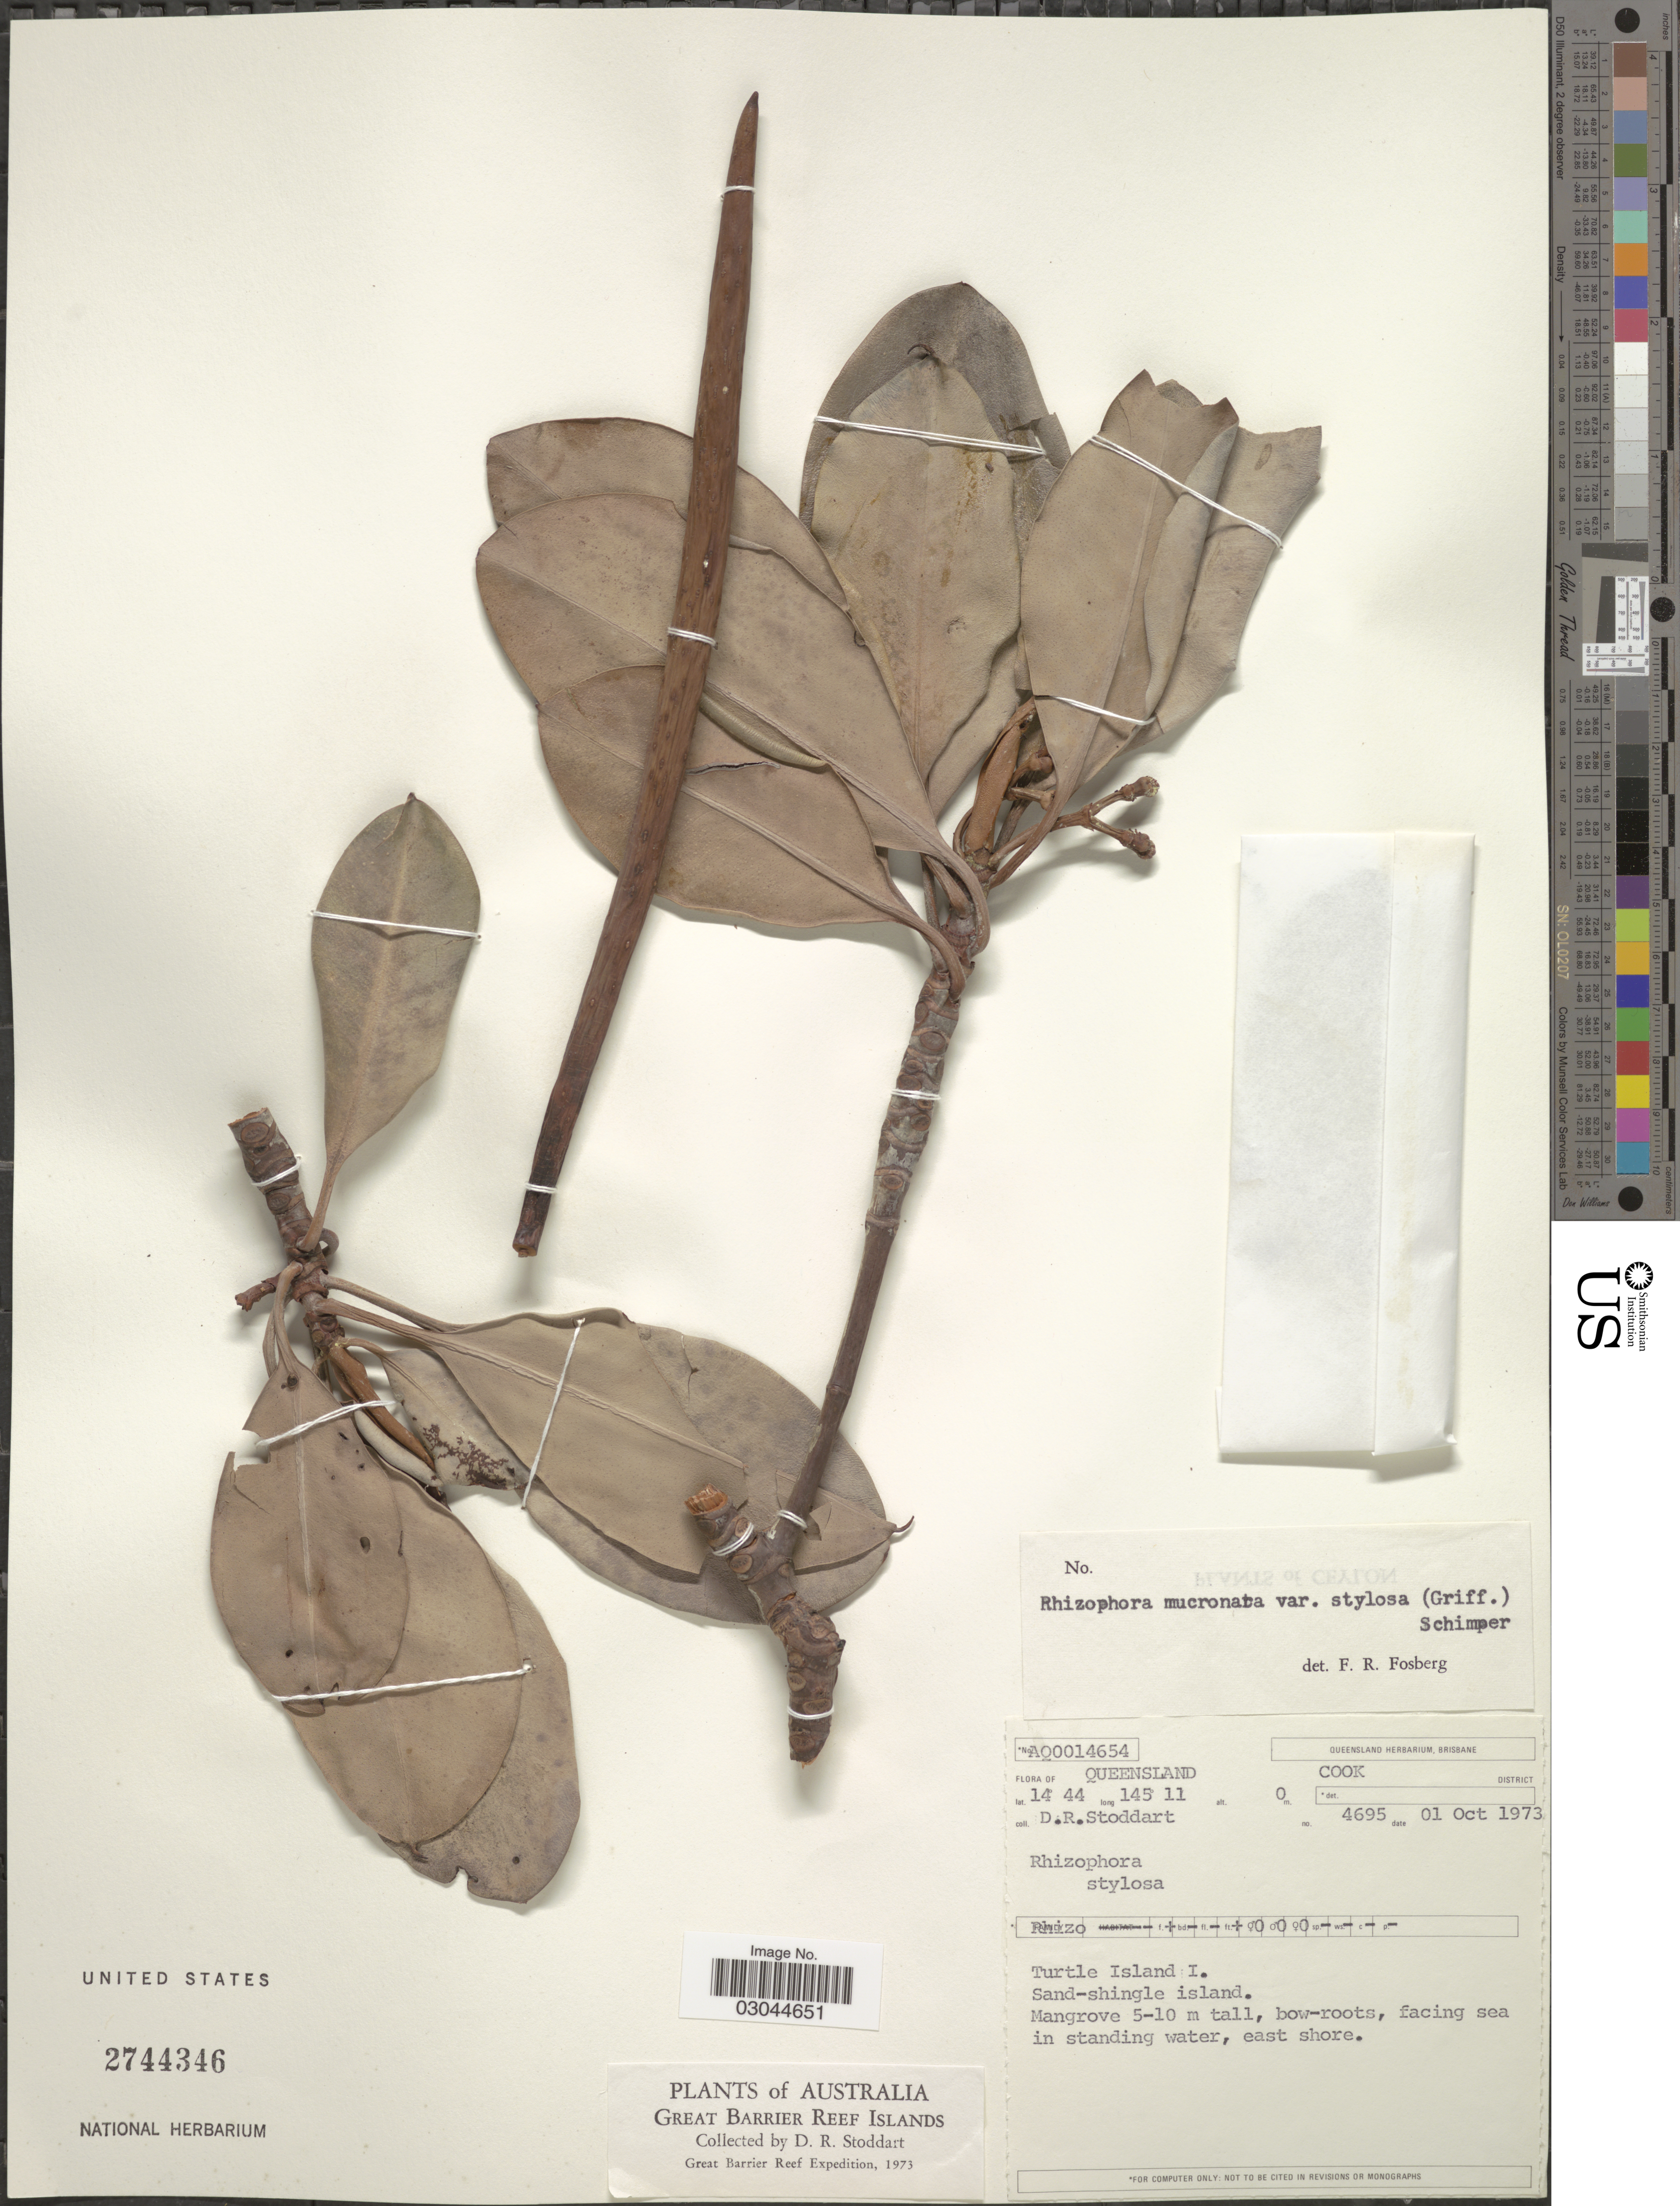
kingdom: Plantae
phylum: Tracheophyta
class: Magnoliopsida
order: Malpighiales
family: Rhizophoraceae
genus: Rhizophora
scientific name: Rhizophora mucronata var. stylosa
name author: Lam.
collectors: D. R. Stoddart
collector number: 4695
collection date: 1973-10-01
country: Australia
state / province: Queensland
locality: Great Barrier Reef Islands. Cook District. Turtle Island I. Sand-shingle island, facing sea in standing water, east shore.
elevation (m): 0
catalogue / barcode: US 2744346